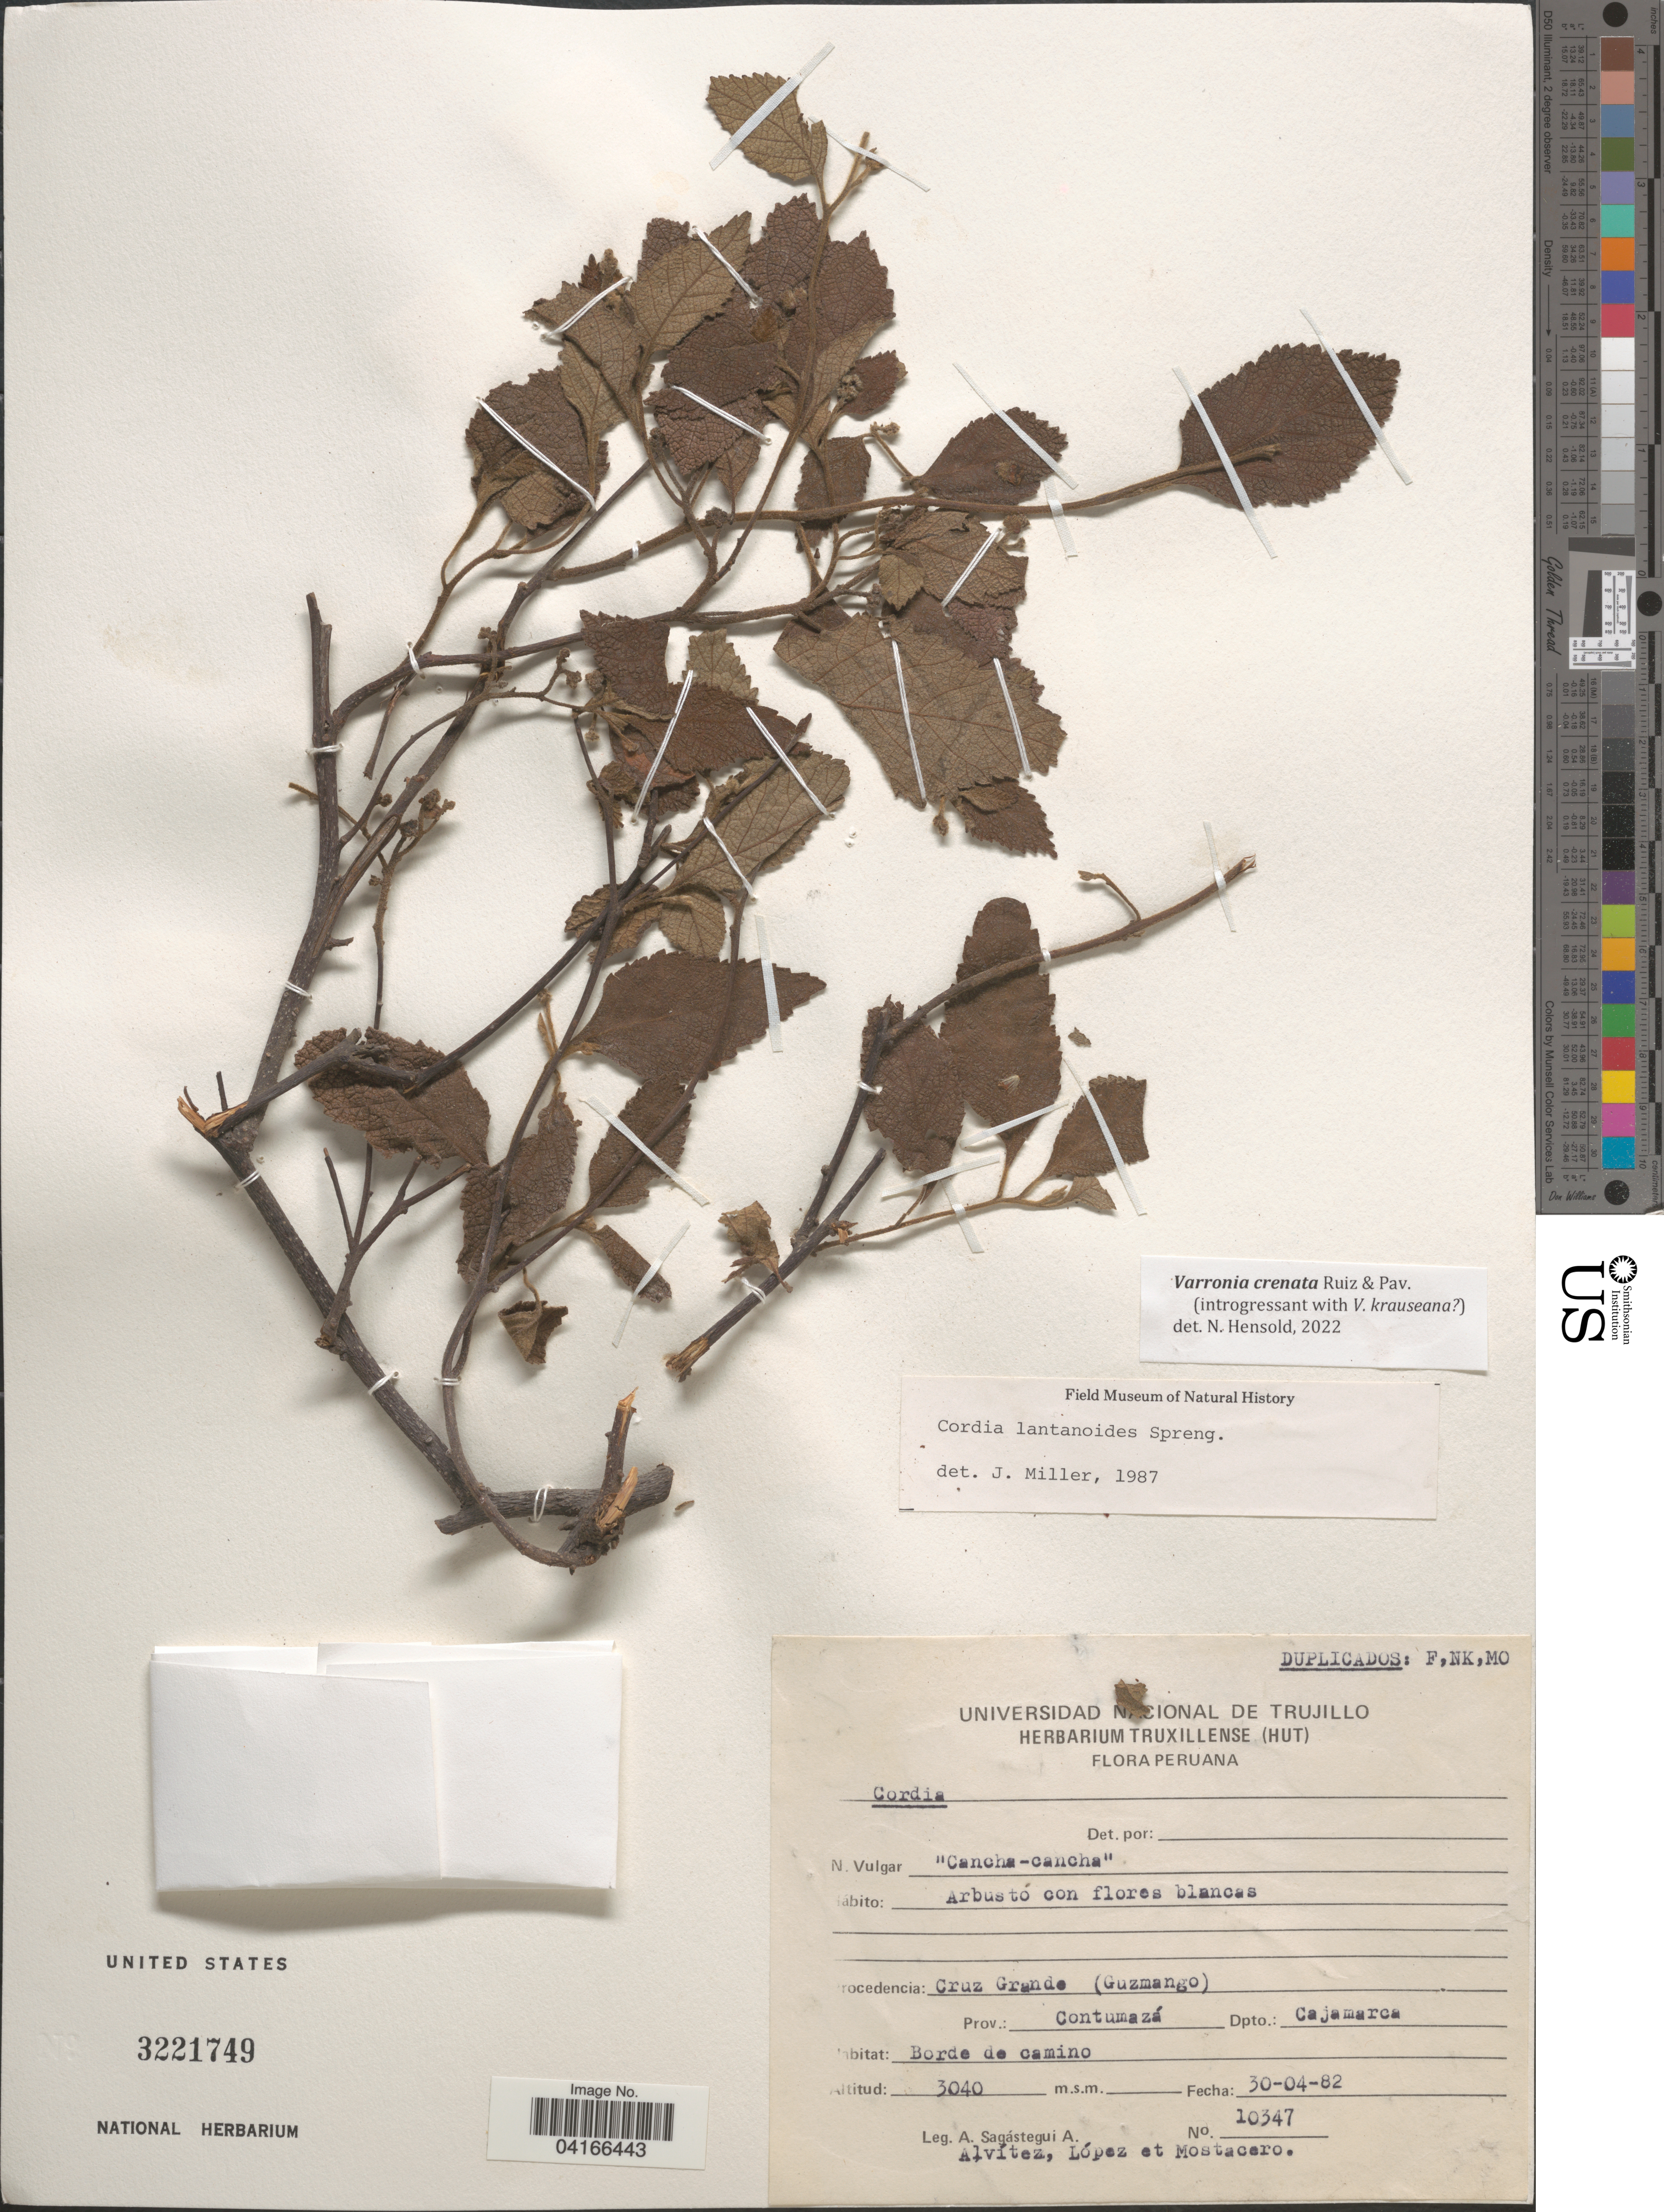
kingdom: Plantae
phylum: Tracheophyta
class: Magnoliopsida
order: Boraginales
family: Cordiaceae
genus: Varronia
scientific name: Varronia crenata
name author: Ruiz & Pav.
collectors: A. Sagástegui A., Alvitez, Lopez & Mostacero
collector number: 10347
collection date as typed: Transcribed d/m/y: 30/4/82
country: Peru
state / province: Cajamarca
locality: Peruana. Procedencia: Cruz Grande (Guzmango). Prov.: Contumazá. Dpto.: Cajamarca.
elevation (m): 3040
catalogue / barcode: US 3221749